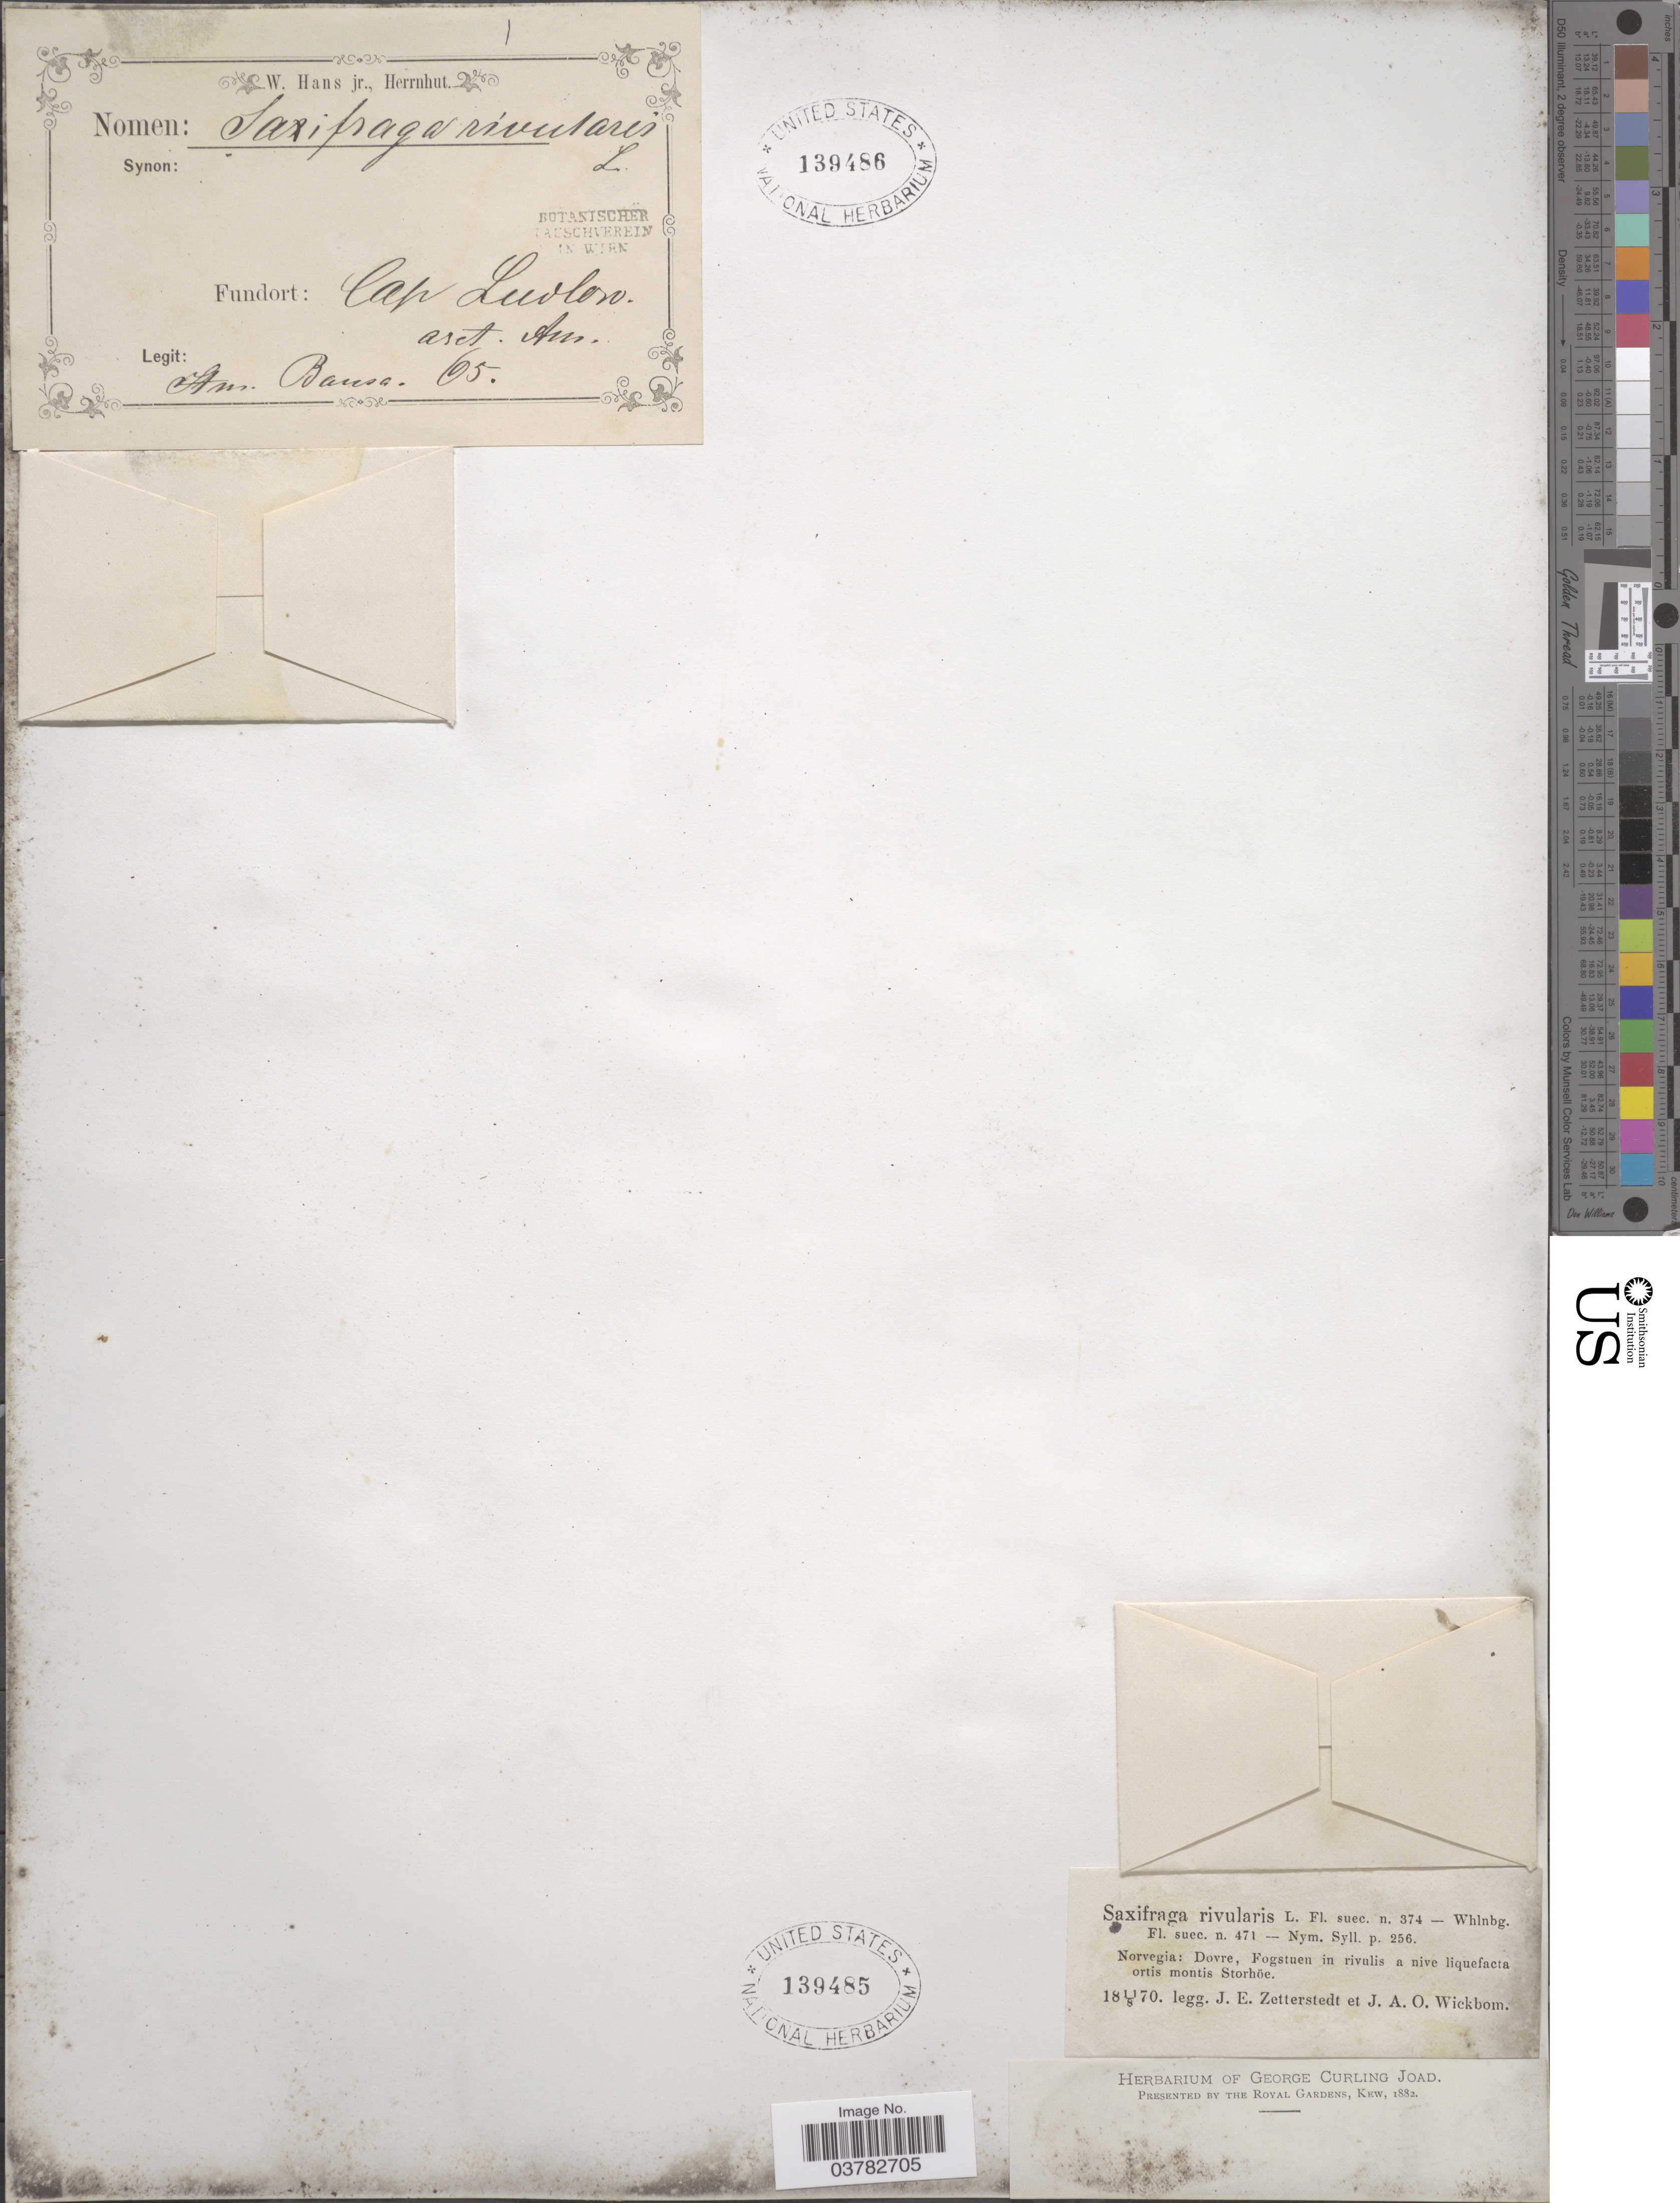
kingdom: Plantae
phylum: Tracheophyta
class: Magnoliopsida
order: Saxifragales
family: Saxifragaceae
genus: Saxifraga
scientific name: Saxifraga rivularis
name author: L.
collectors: J.E. Zetterstedt & J. Wickbom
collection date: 1870-08-11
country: Norway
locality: Norvegia: Dovre, Fogstuen in rivulis a nive liquefacta ortis montis Storhöe.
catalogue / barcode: US 139485